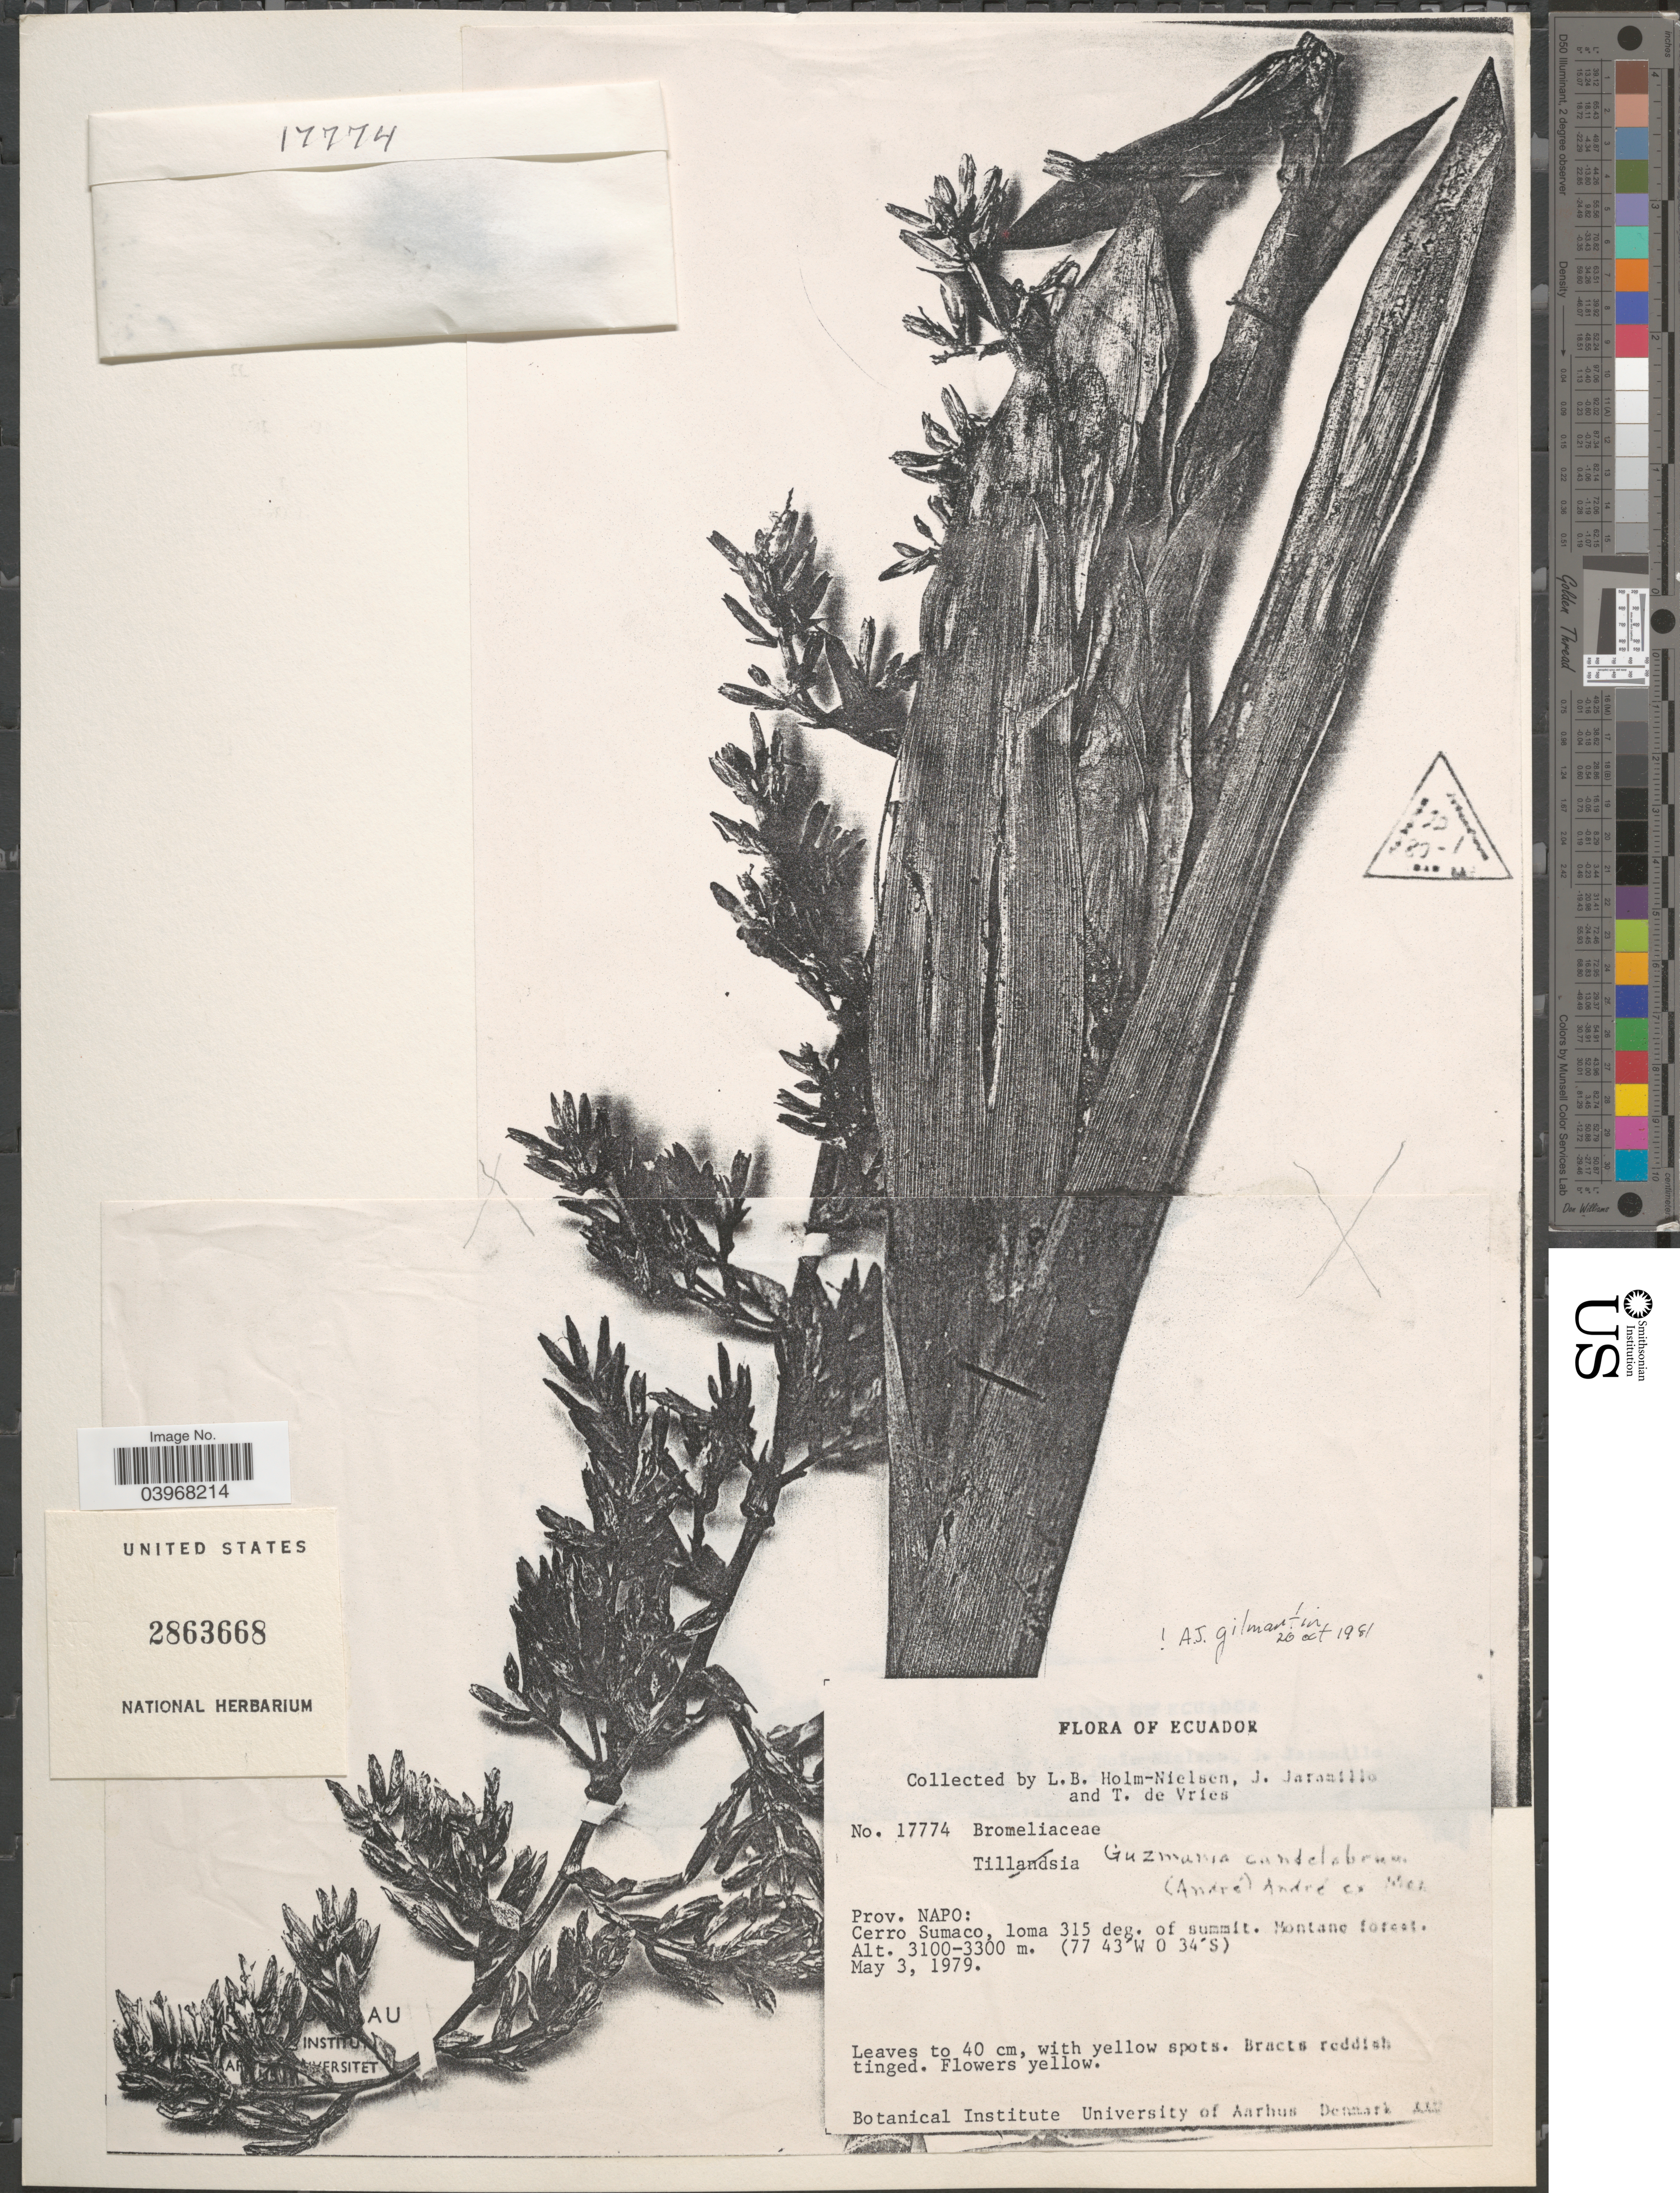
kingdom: Plantae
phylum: Tracheophyta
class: Liliopsida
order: Poales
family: Bromeliaceae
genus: Guzmania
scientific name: Guzmania candelabrum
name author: (André) André ex Mez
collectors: L. B. Holm-Nielsen, J. Jaramillo & T. de Vries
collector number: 17774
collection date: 1979-05-03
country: Ecuador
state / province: Napo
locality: Cerro Sumaco, loma 315 deg. of summit. Montane forest.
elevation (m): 3100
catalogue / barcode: US 2863668